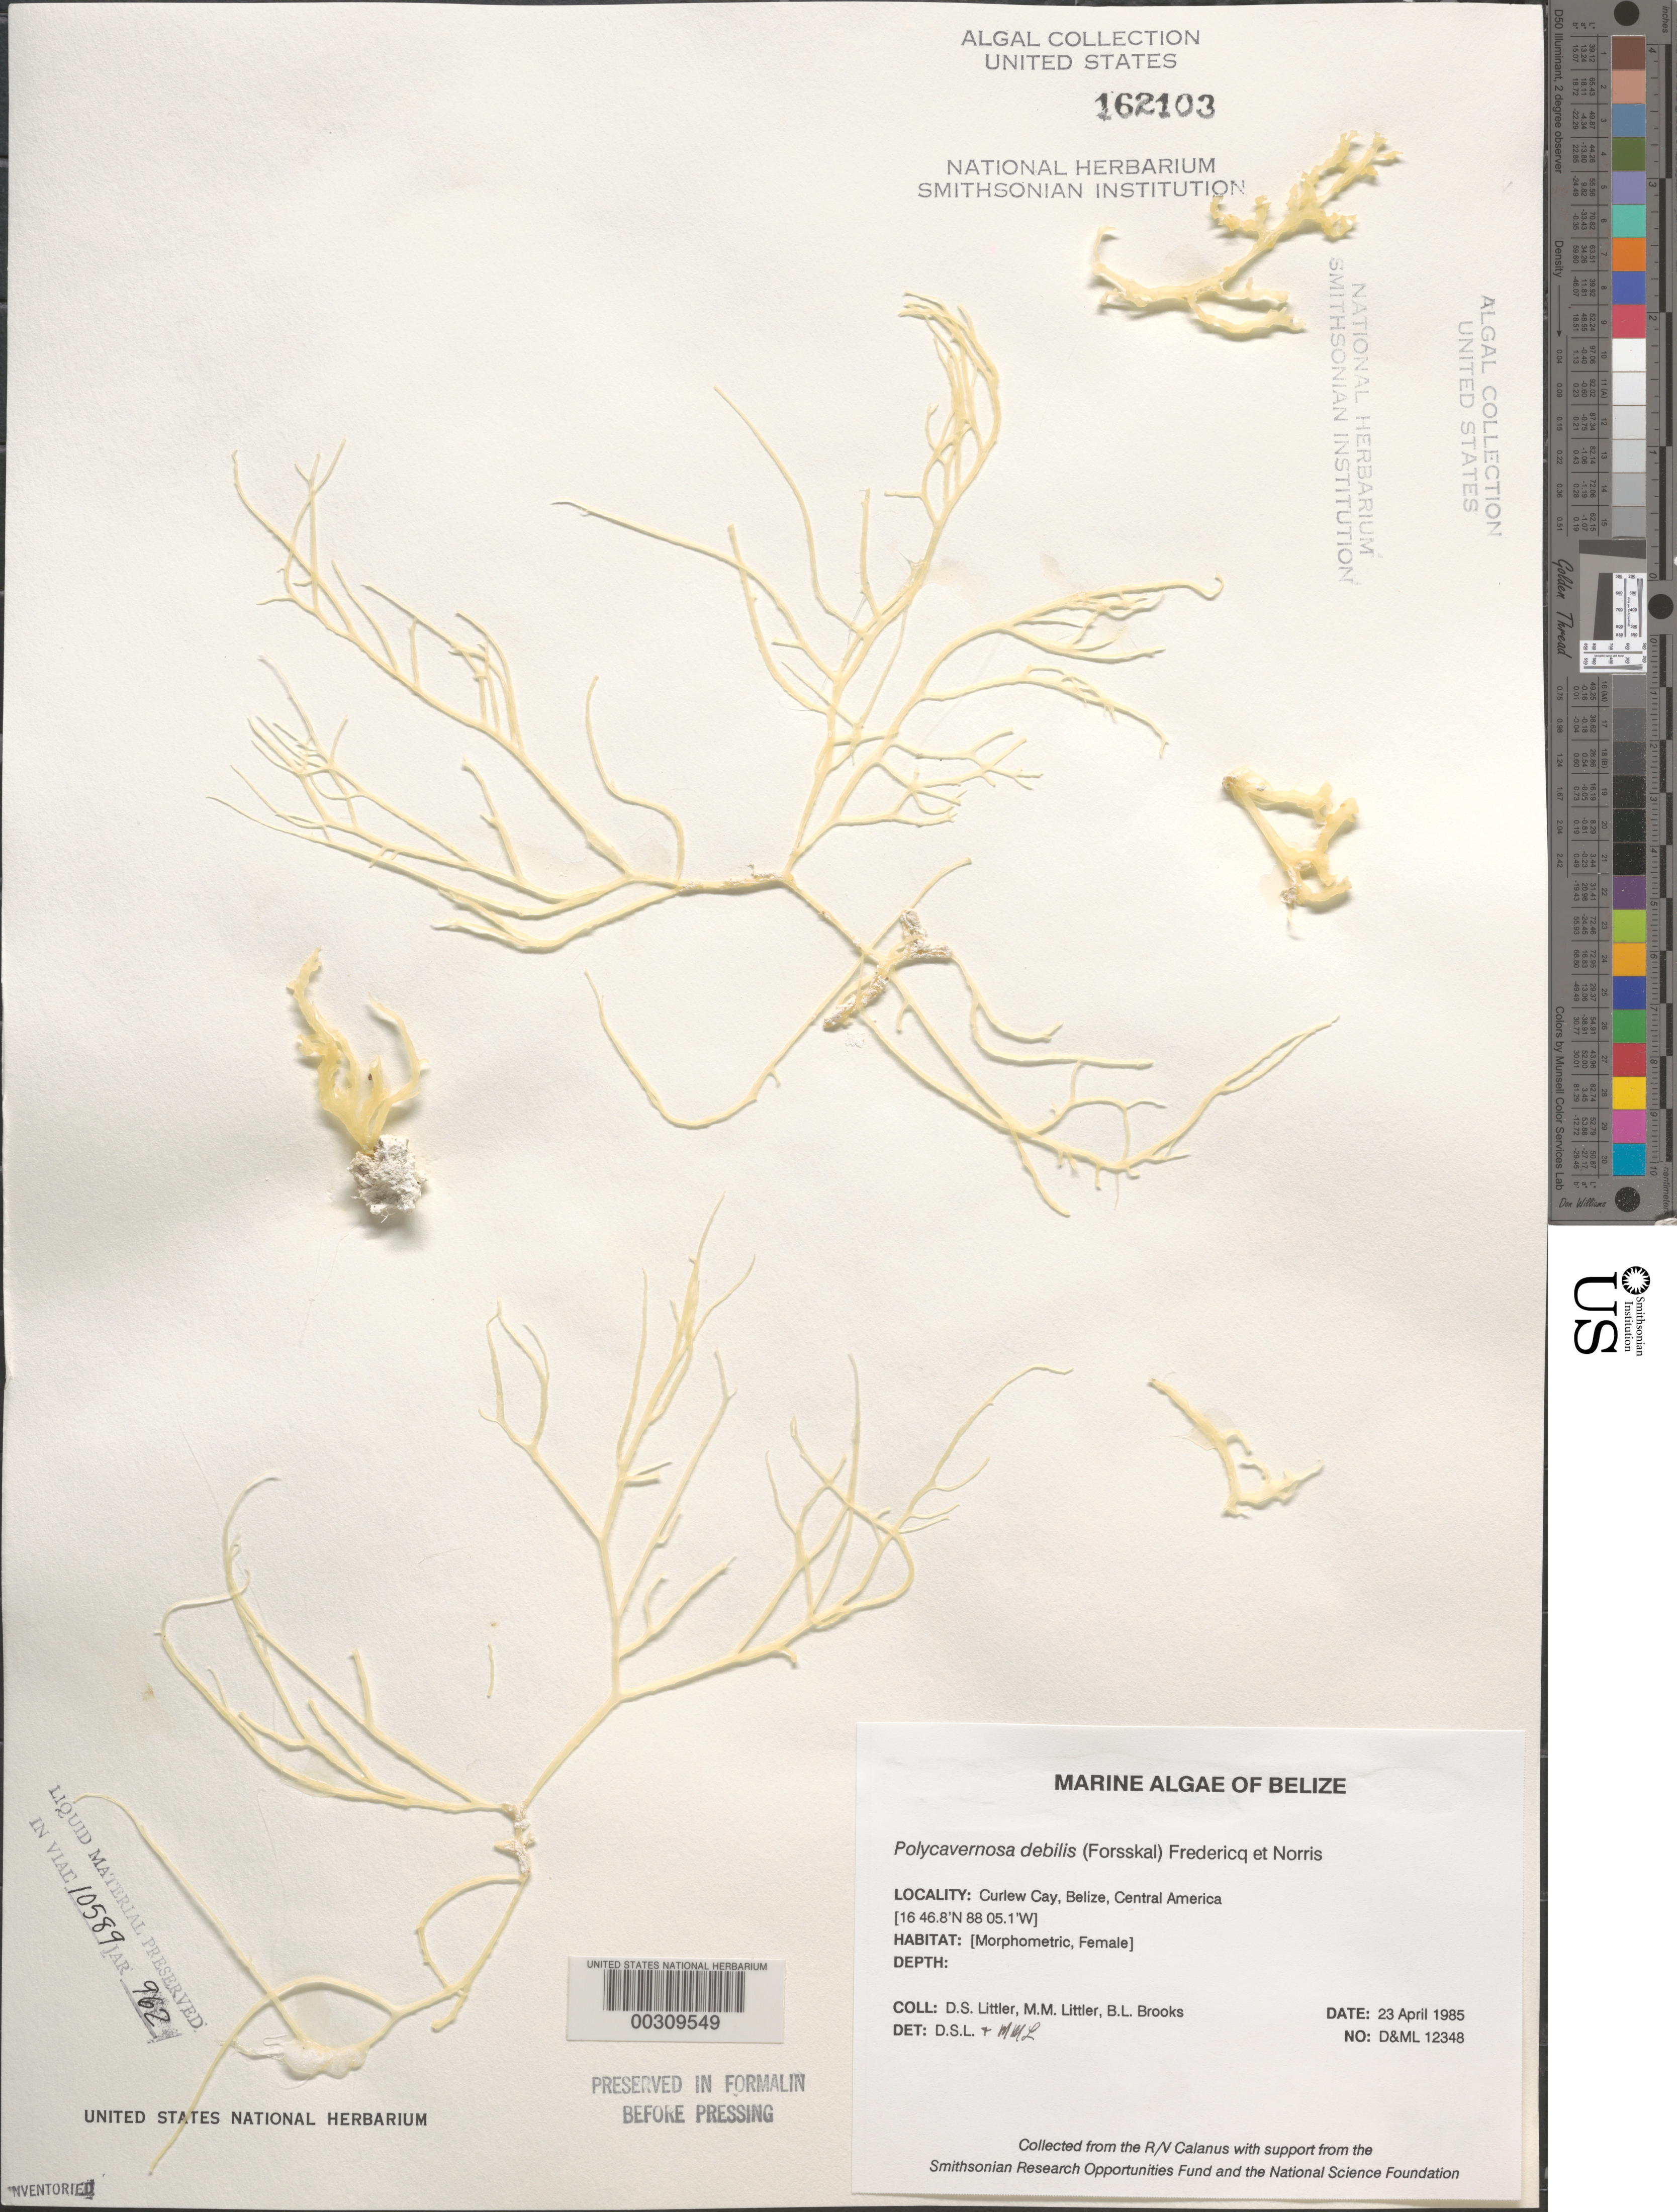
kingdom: Plantae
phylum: Rhodophyta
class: Florideophyceae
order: Gracilariales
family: Gracilariaceae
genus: Gracilaria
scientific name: Gracilaria debilis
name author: (Forssk.) Børgesen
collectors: M. M. Littler, D. S. Littler & B. Brooks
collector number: D&ML 12348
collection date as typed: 23 Apr 1985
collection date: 1985-04-23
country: Belize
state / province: Stann Creek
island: Curlew Cay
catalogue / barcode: US 162103